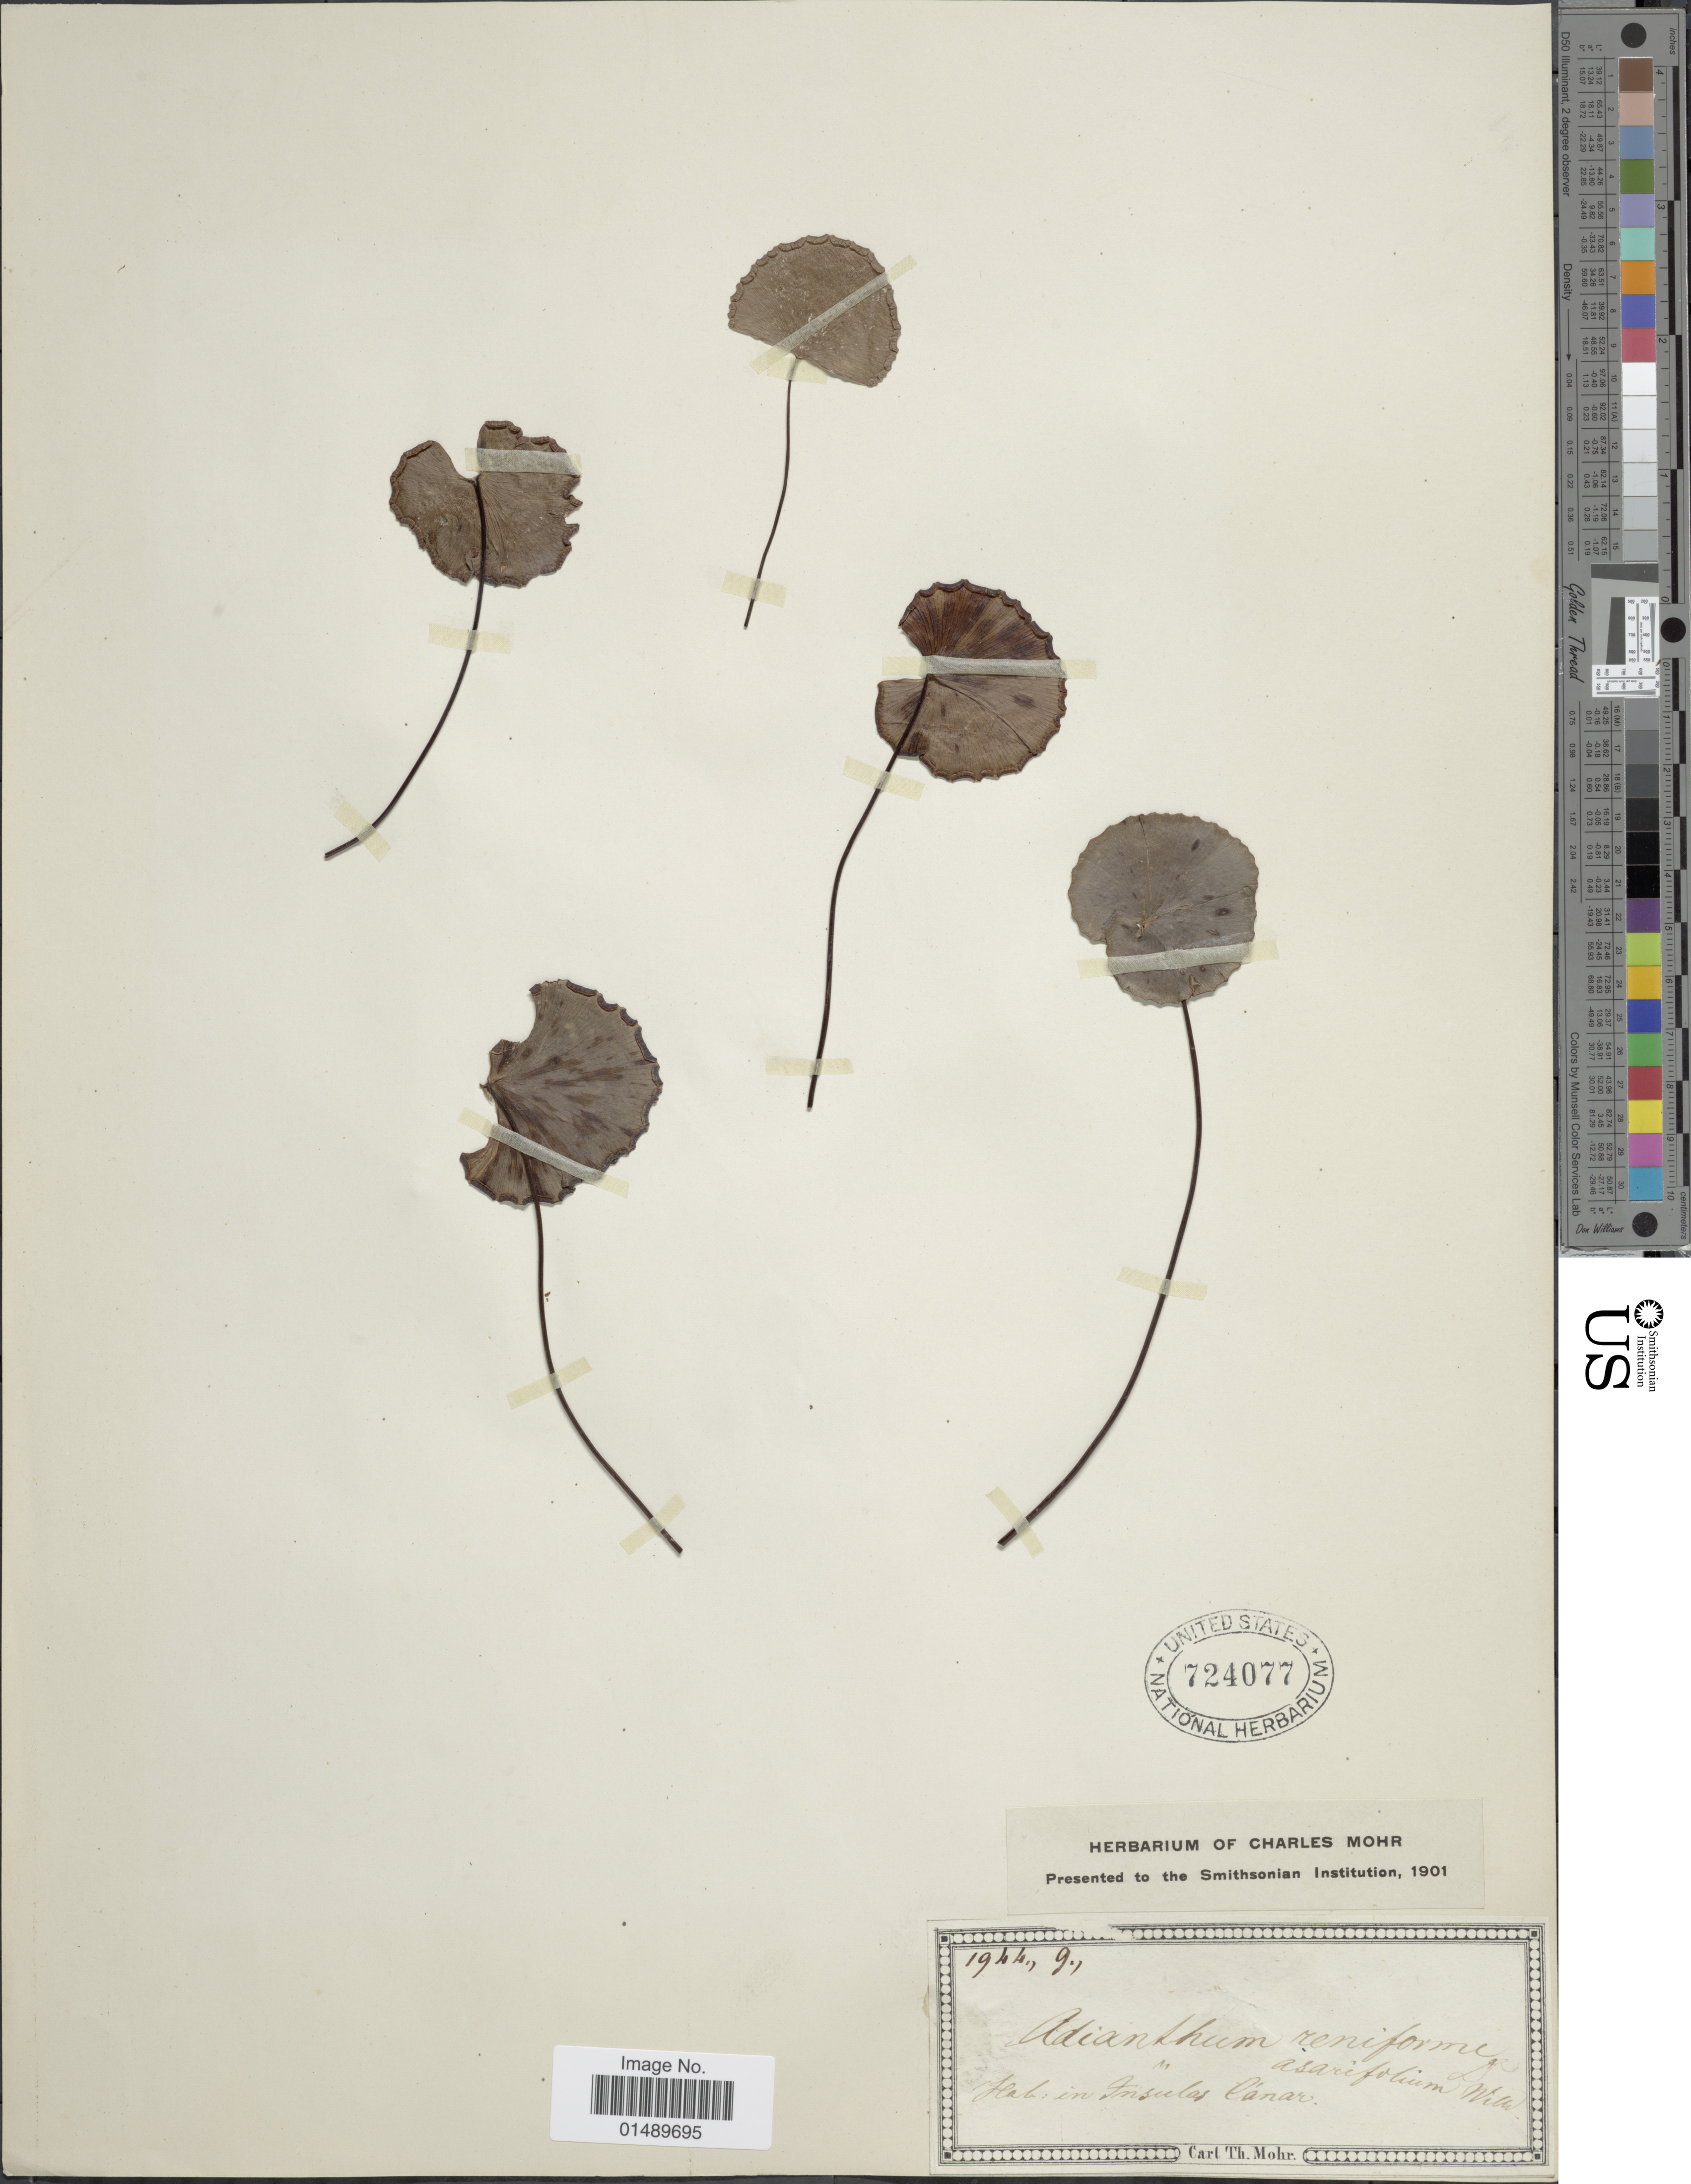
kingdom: Plantae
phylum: Tracheophyta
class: Polypodiopsida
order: Polypodiales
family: Pteridaceae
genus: Adiantum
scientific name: Adiantum reniforme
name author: L.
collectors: Mohr, C. T. (herbarium)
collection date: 1944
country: Spain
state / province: Canarias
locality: Insulas Canar.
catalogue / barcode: US 724077